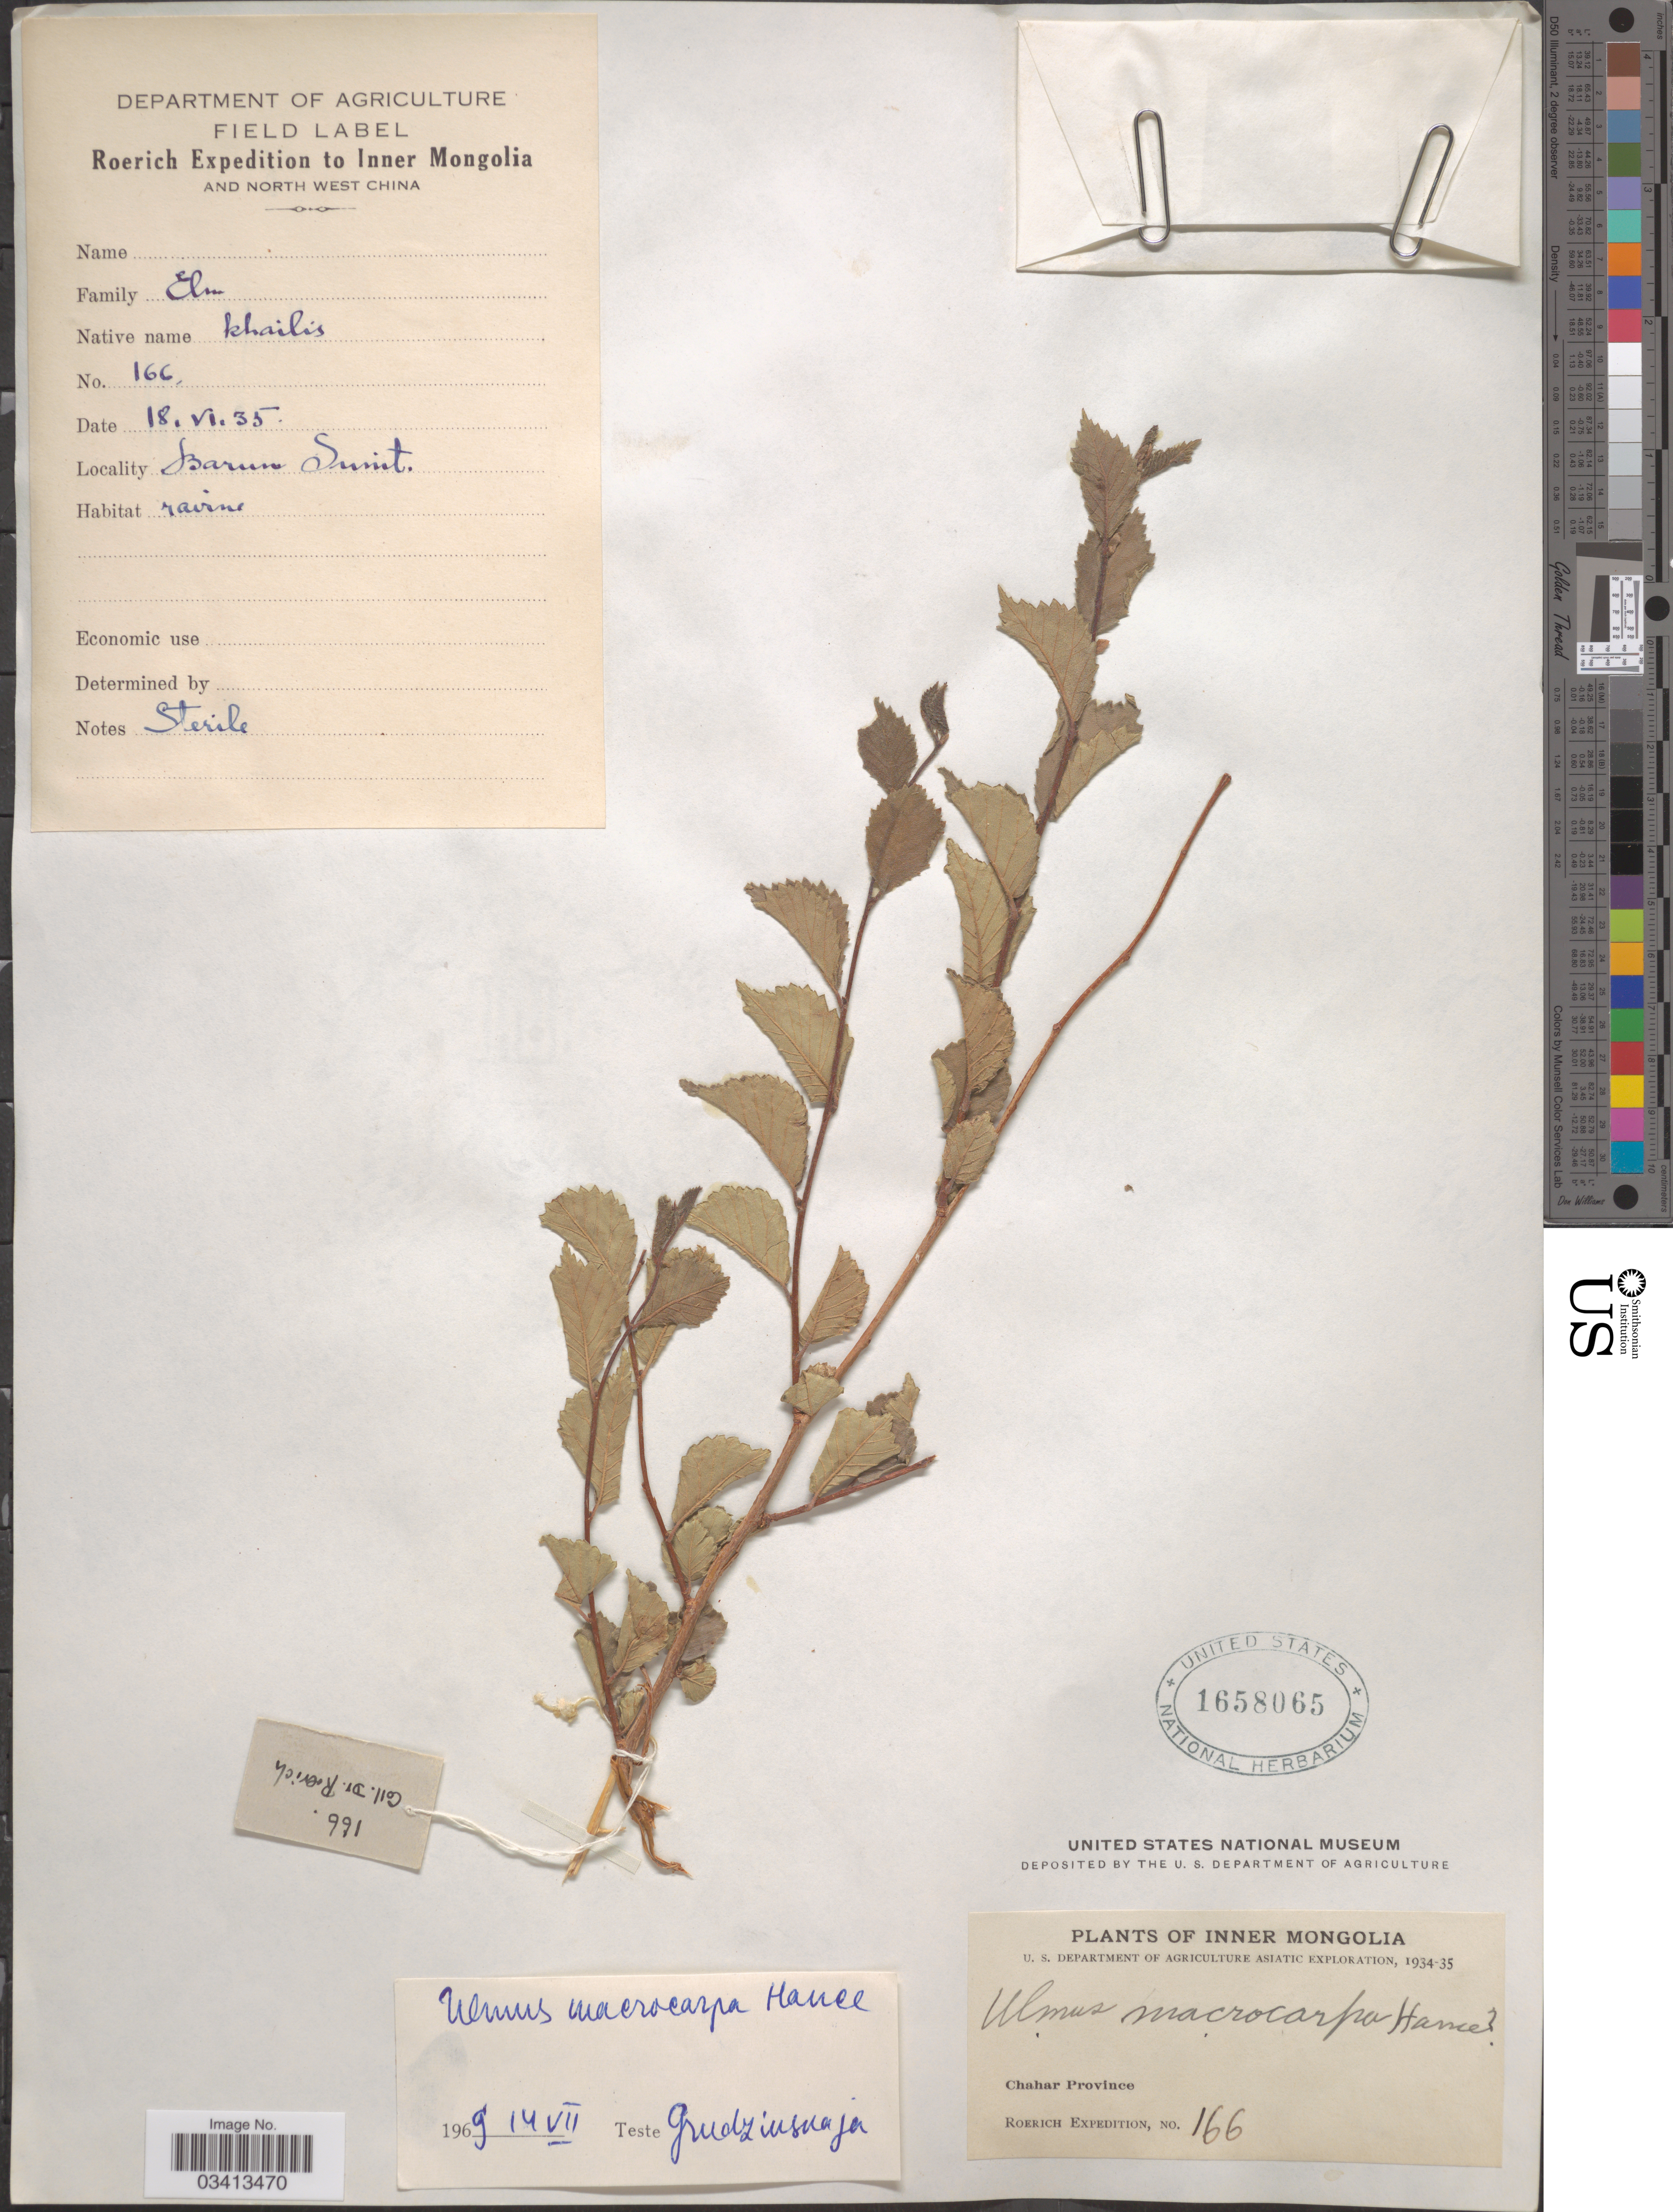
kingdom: Plantae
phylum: Tracheophyta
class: Magnoliopsida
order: Rosales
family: Ulmaceae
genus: Ulmus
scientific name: Ulmus macrocarpa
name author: Hance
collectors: Roerich Expedition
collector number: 166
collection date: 1935-06-18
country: China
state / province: Nei Monggol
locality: Chahar Province. Barun Sunit. Inner Mongolia and North West China.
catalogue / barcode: US 1658065